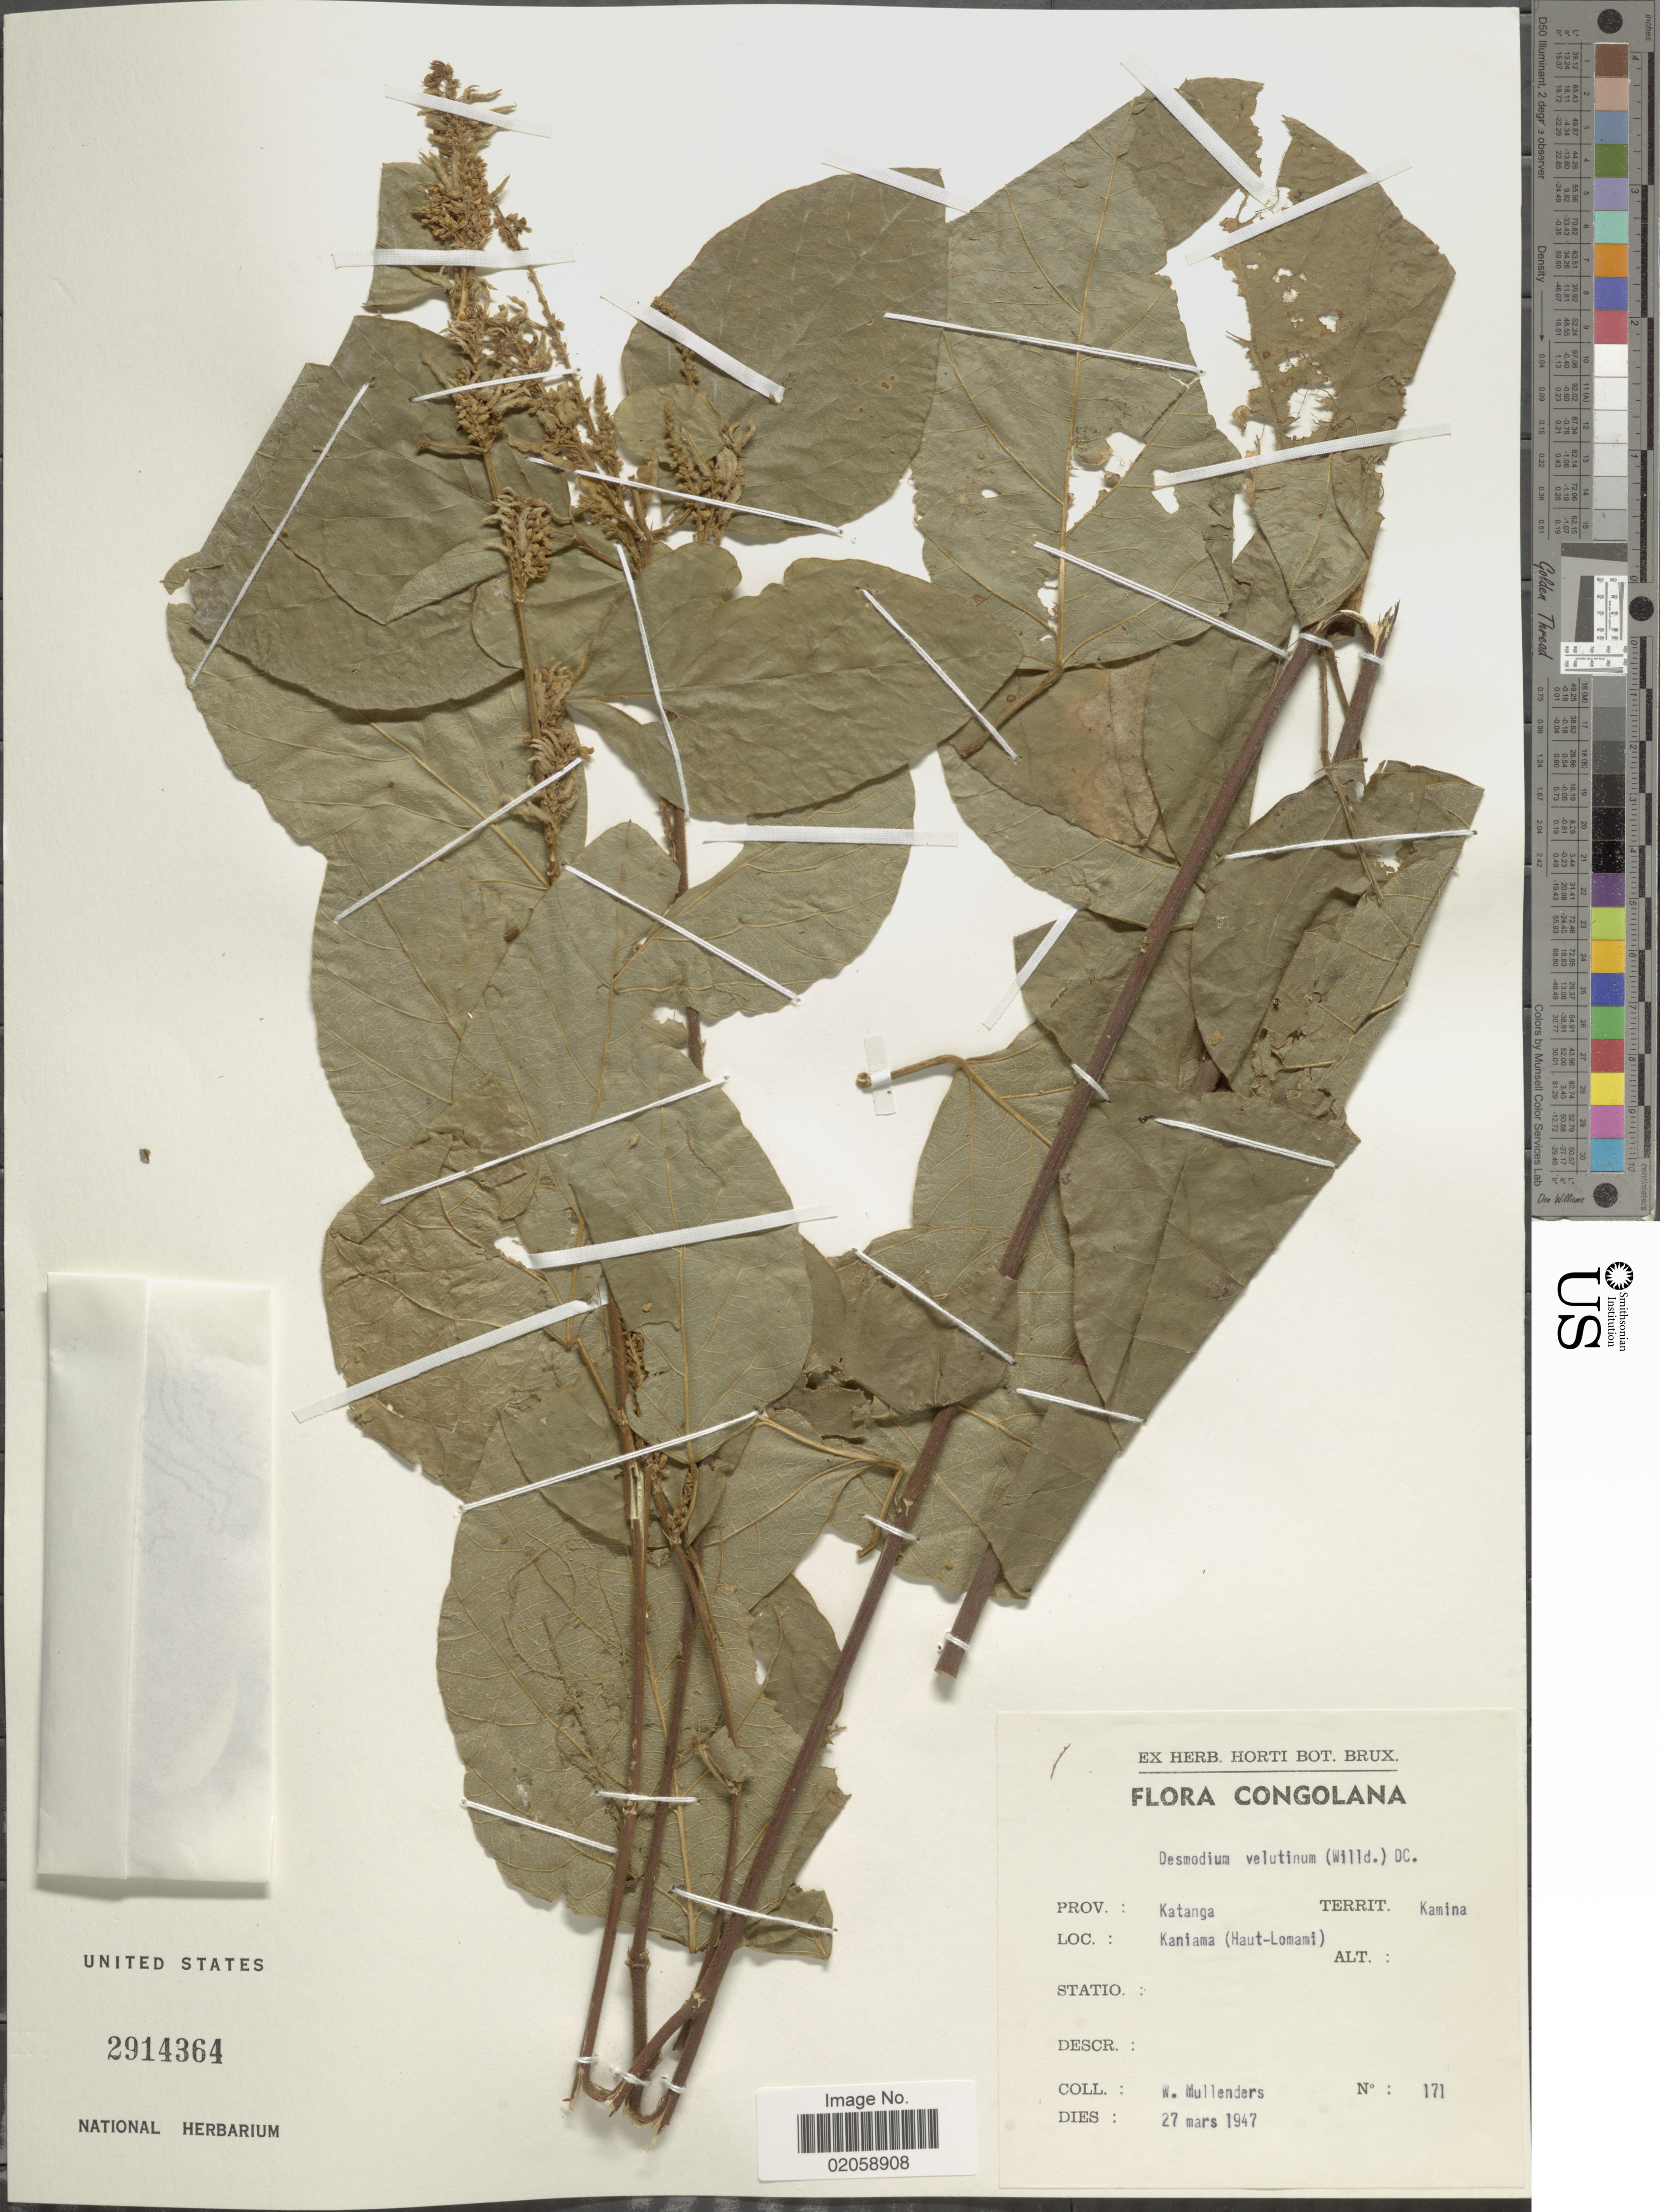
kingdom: Plantae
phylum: Tracheophyta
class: Magnoliopsida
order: Fabales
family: Fabaceae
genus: Polhillides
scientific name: Polhillides velutina subsp. velutina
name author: (Willd.) H. Ohashi & K. Ohashi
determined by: Strong, Mark T., (BOT), Smithsonian Institution - National Museum of Natural History (UNITED STATES)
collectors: W. Mullenders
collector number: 171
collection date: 1947-03-27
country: Congo, Democratic Republic of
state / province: Haut-Lomami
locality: Prov.: Katanga. Territ. Kamina. Kaniama (Haut-Lomami)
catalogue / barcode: US 2914364